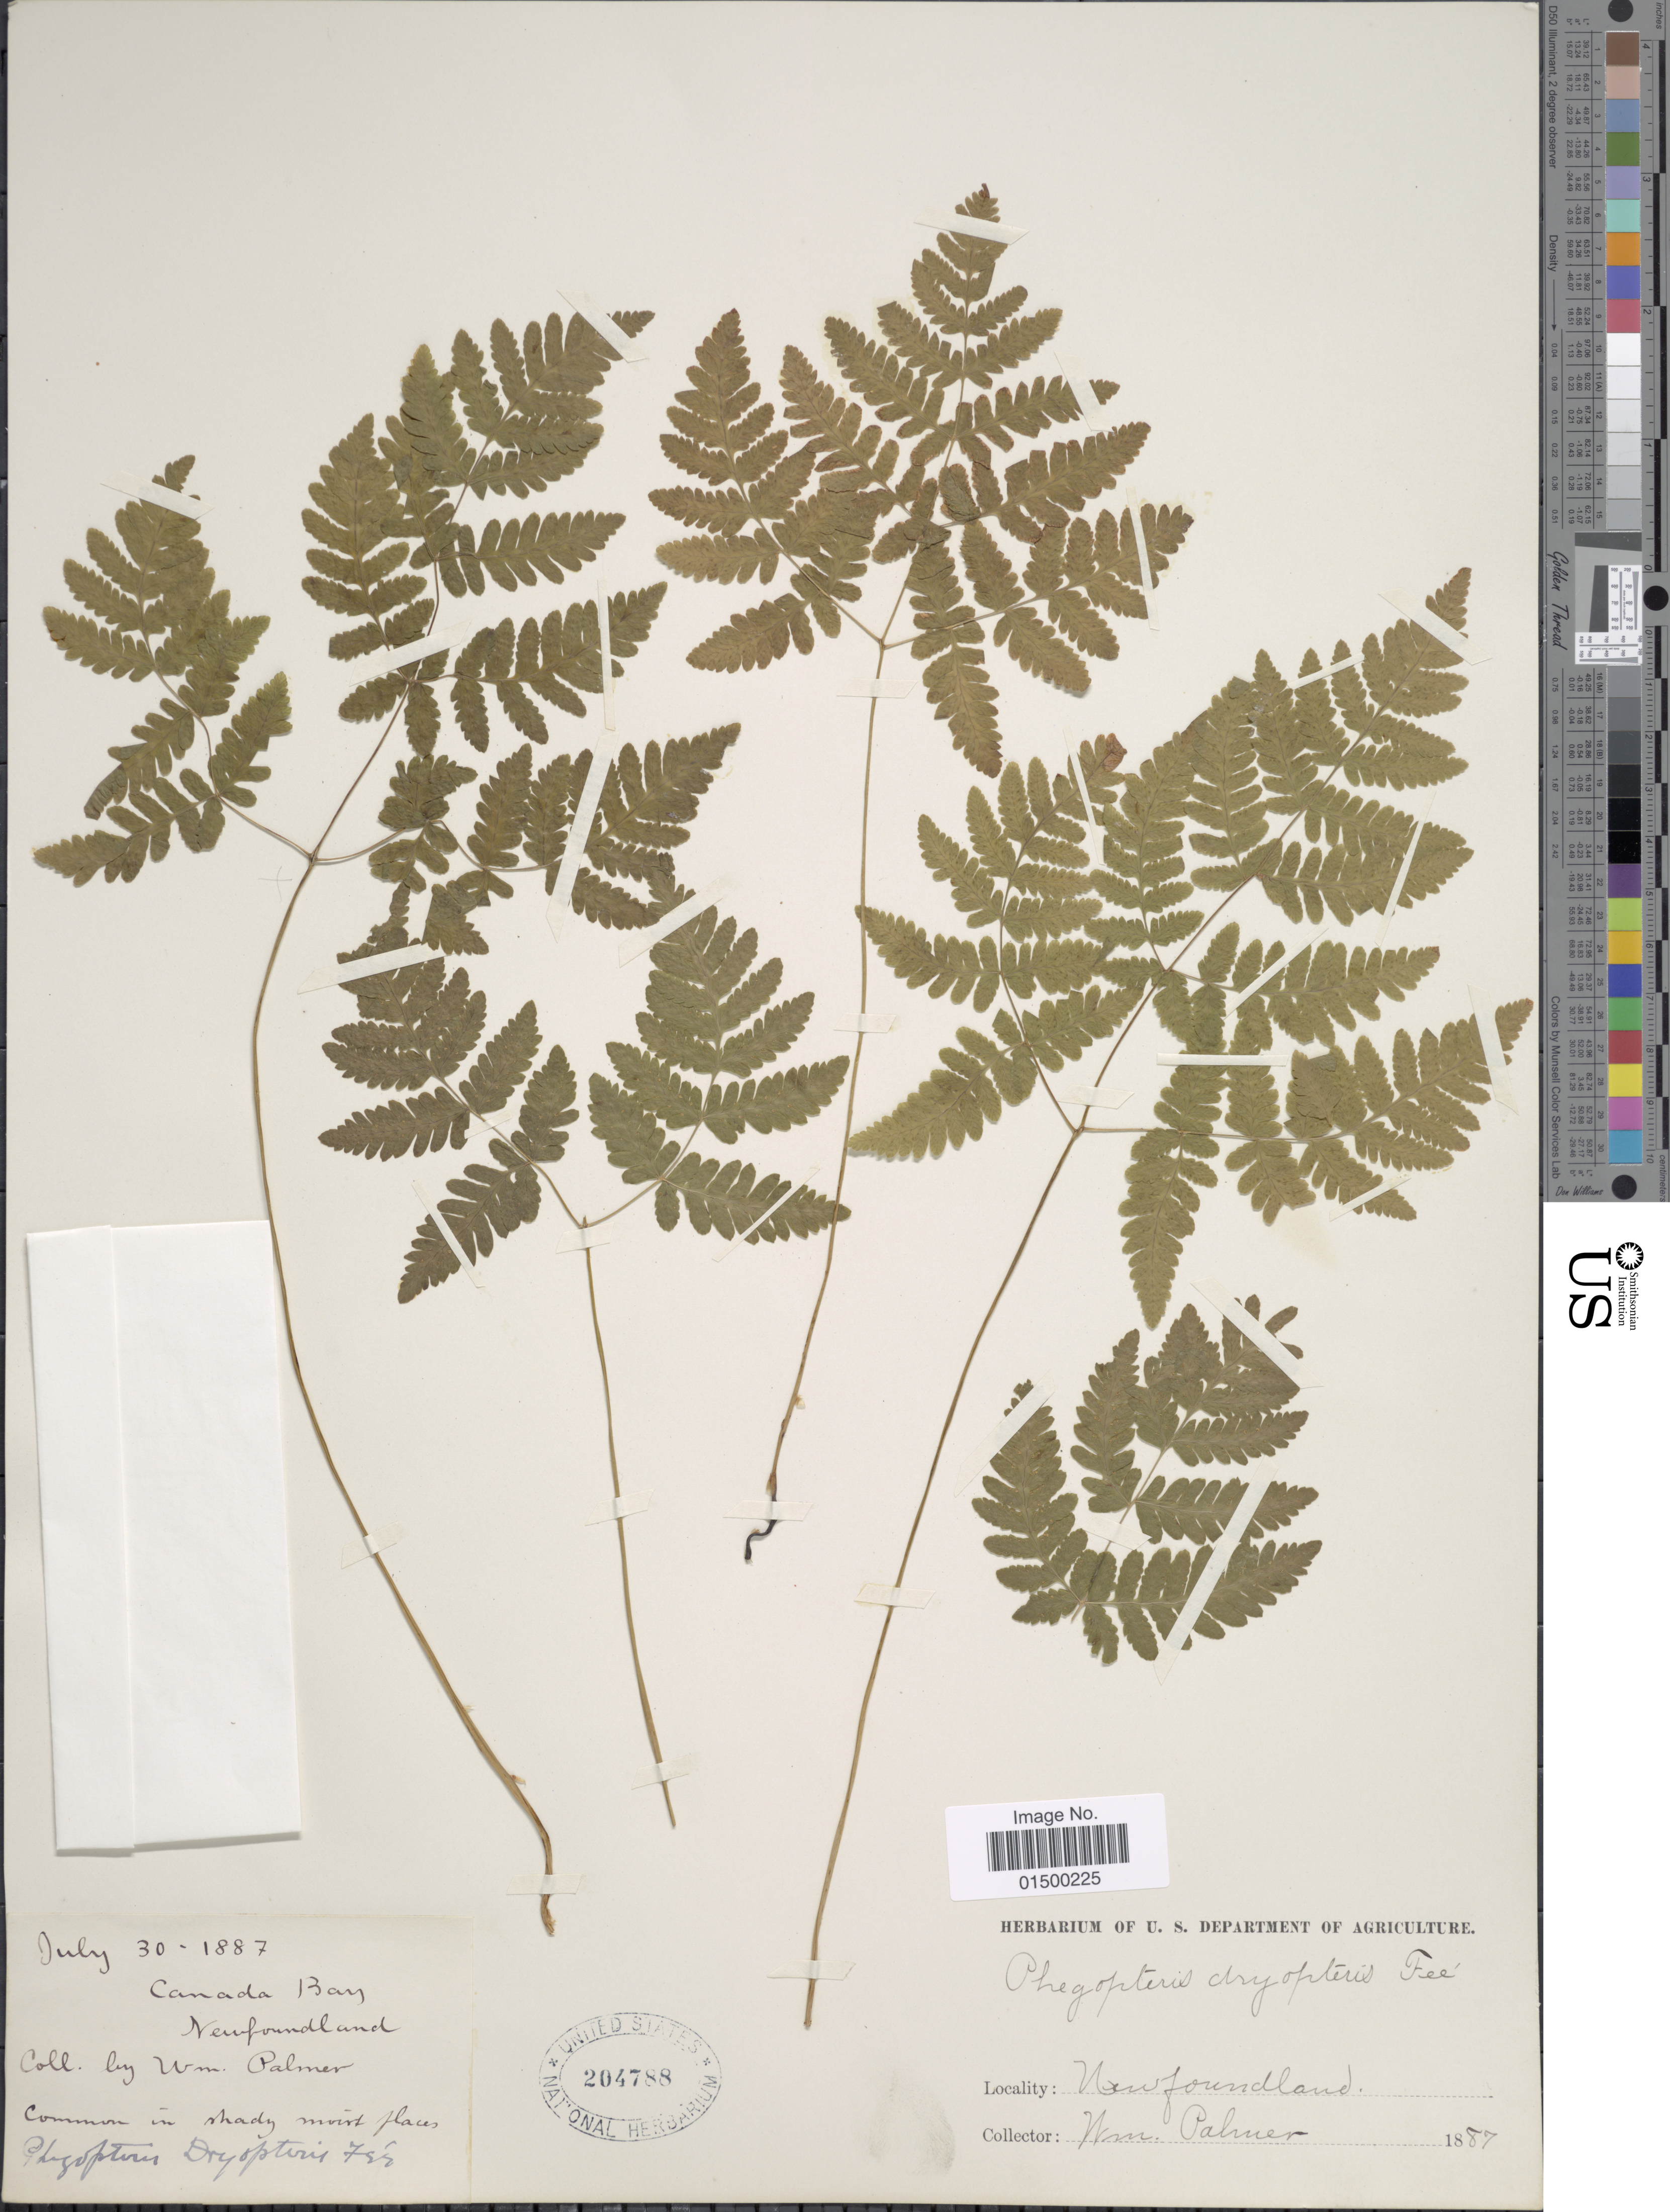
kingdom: Plantae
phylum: Tracheophyta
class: Polypodiopsida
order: Polypodiales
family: Cystopteridaceae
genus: Gymnocarpium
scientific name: Gymnocarpium disjunctum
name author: (Rupr.) Ching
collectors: W. M. Palmer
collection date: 1887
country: Canada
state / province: Newfoundland and Labrador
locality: Canada Bay. Newfoundland.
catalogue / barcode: US 204788